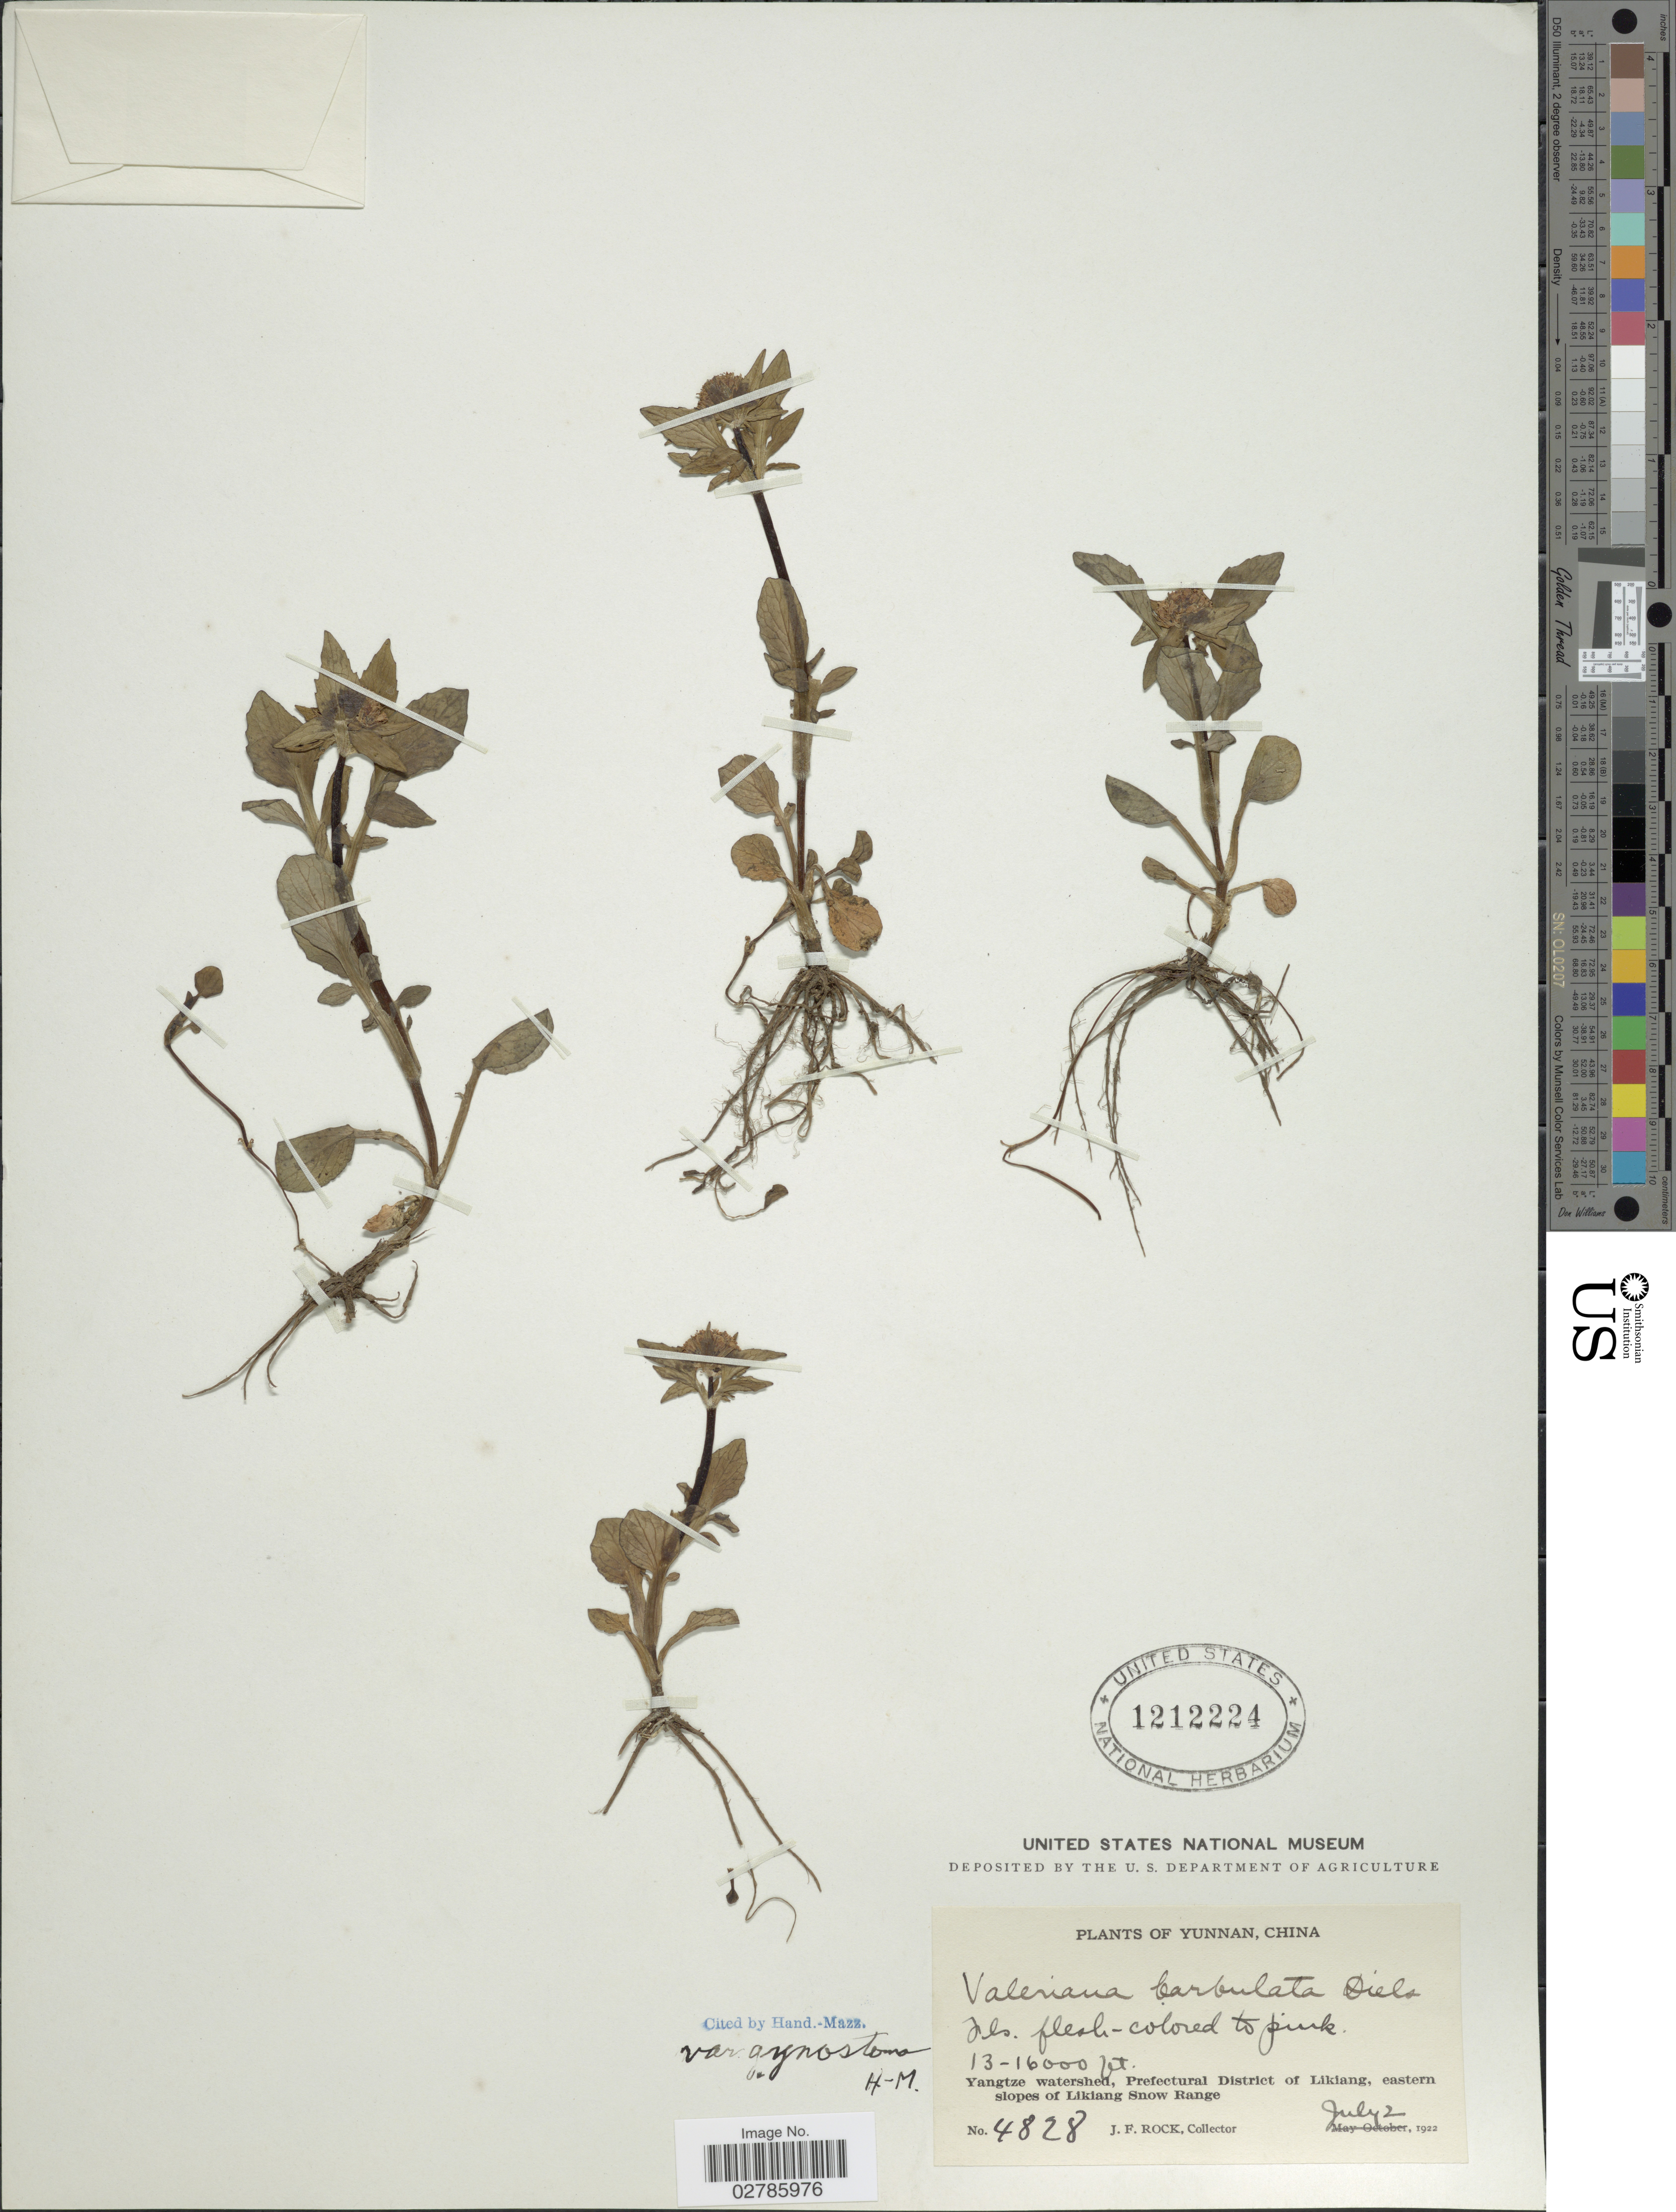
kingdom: Plantae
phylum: Tracheophyta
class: Magnoliopsida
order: Dipsacales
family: Caprifoliaceae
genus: Valeriana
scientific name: Valeriana barbulata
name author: Diels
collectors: J. Rock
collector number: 4828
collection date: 1922-07-02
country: China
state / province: Yunnan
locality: Yangtze watershed, Prefectural District of Likiang, eastern slopes of Likiang Snow Range.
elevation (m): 3962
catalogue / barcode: US 1212224